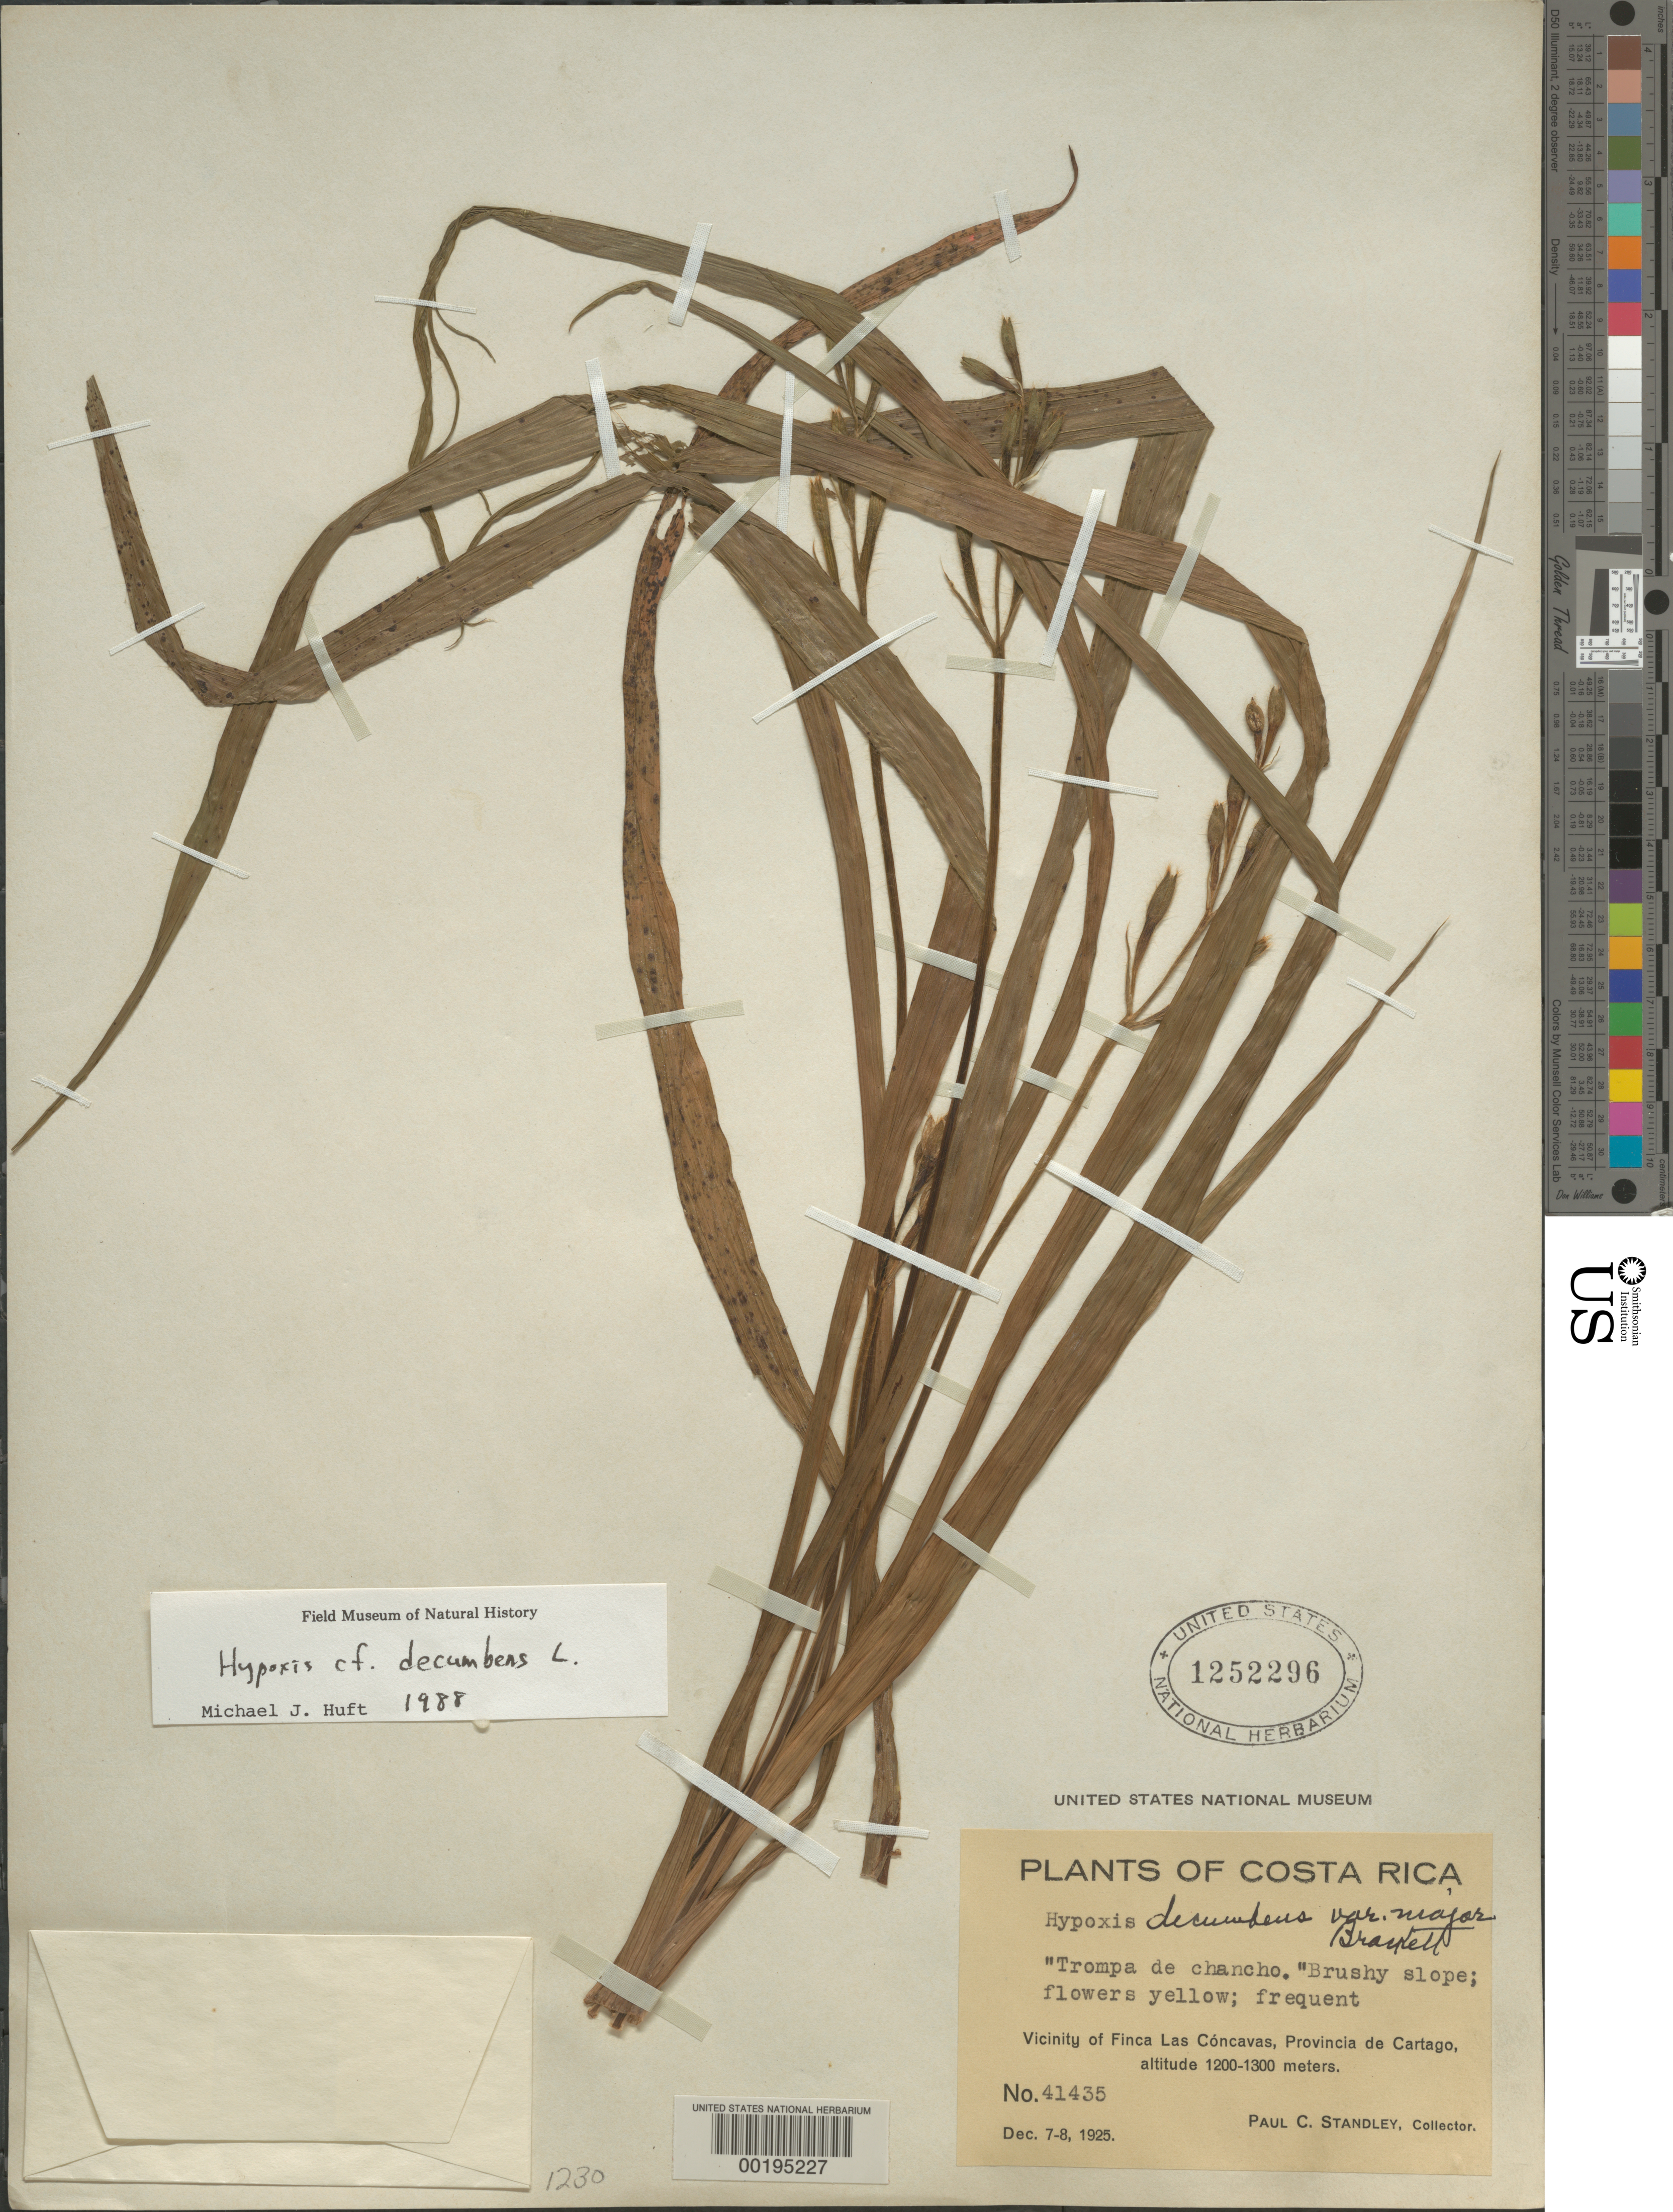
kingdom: Plantae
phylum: Tracheophyta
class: Liliopsida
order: Asparagales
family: Hypoxidaceae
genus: Hypoxis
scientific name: Hypoxis decumbens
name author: L.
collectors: P. C. Standley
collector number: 41435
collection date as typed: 07 Dec 1925 to 08 Dec 1925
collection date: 1925-12-07/1925-12-08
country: Costa Rica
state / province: Cartago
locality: Vicinity of Finca las Concavas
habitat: Brushy slope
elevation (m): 1200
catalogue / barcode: US 1252296